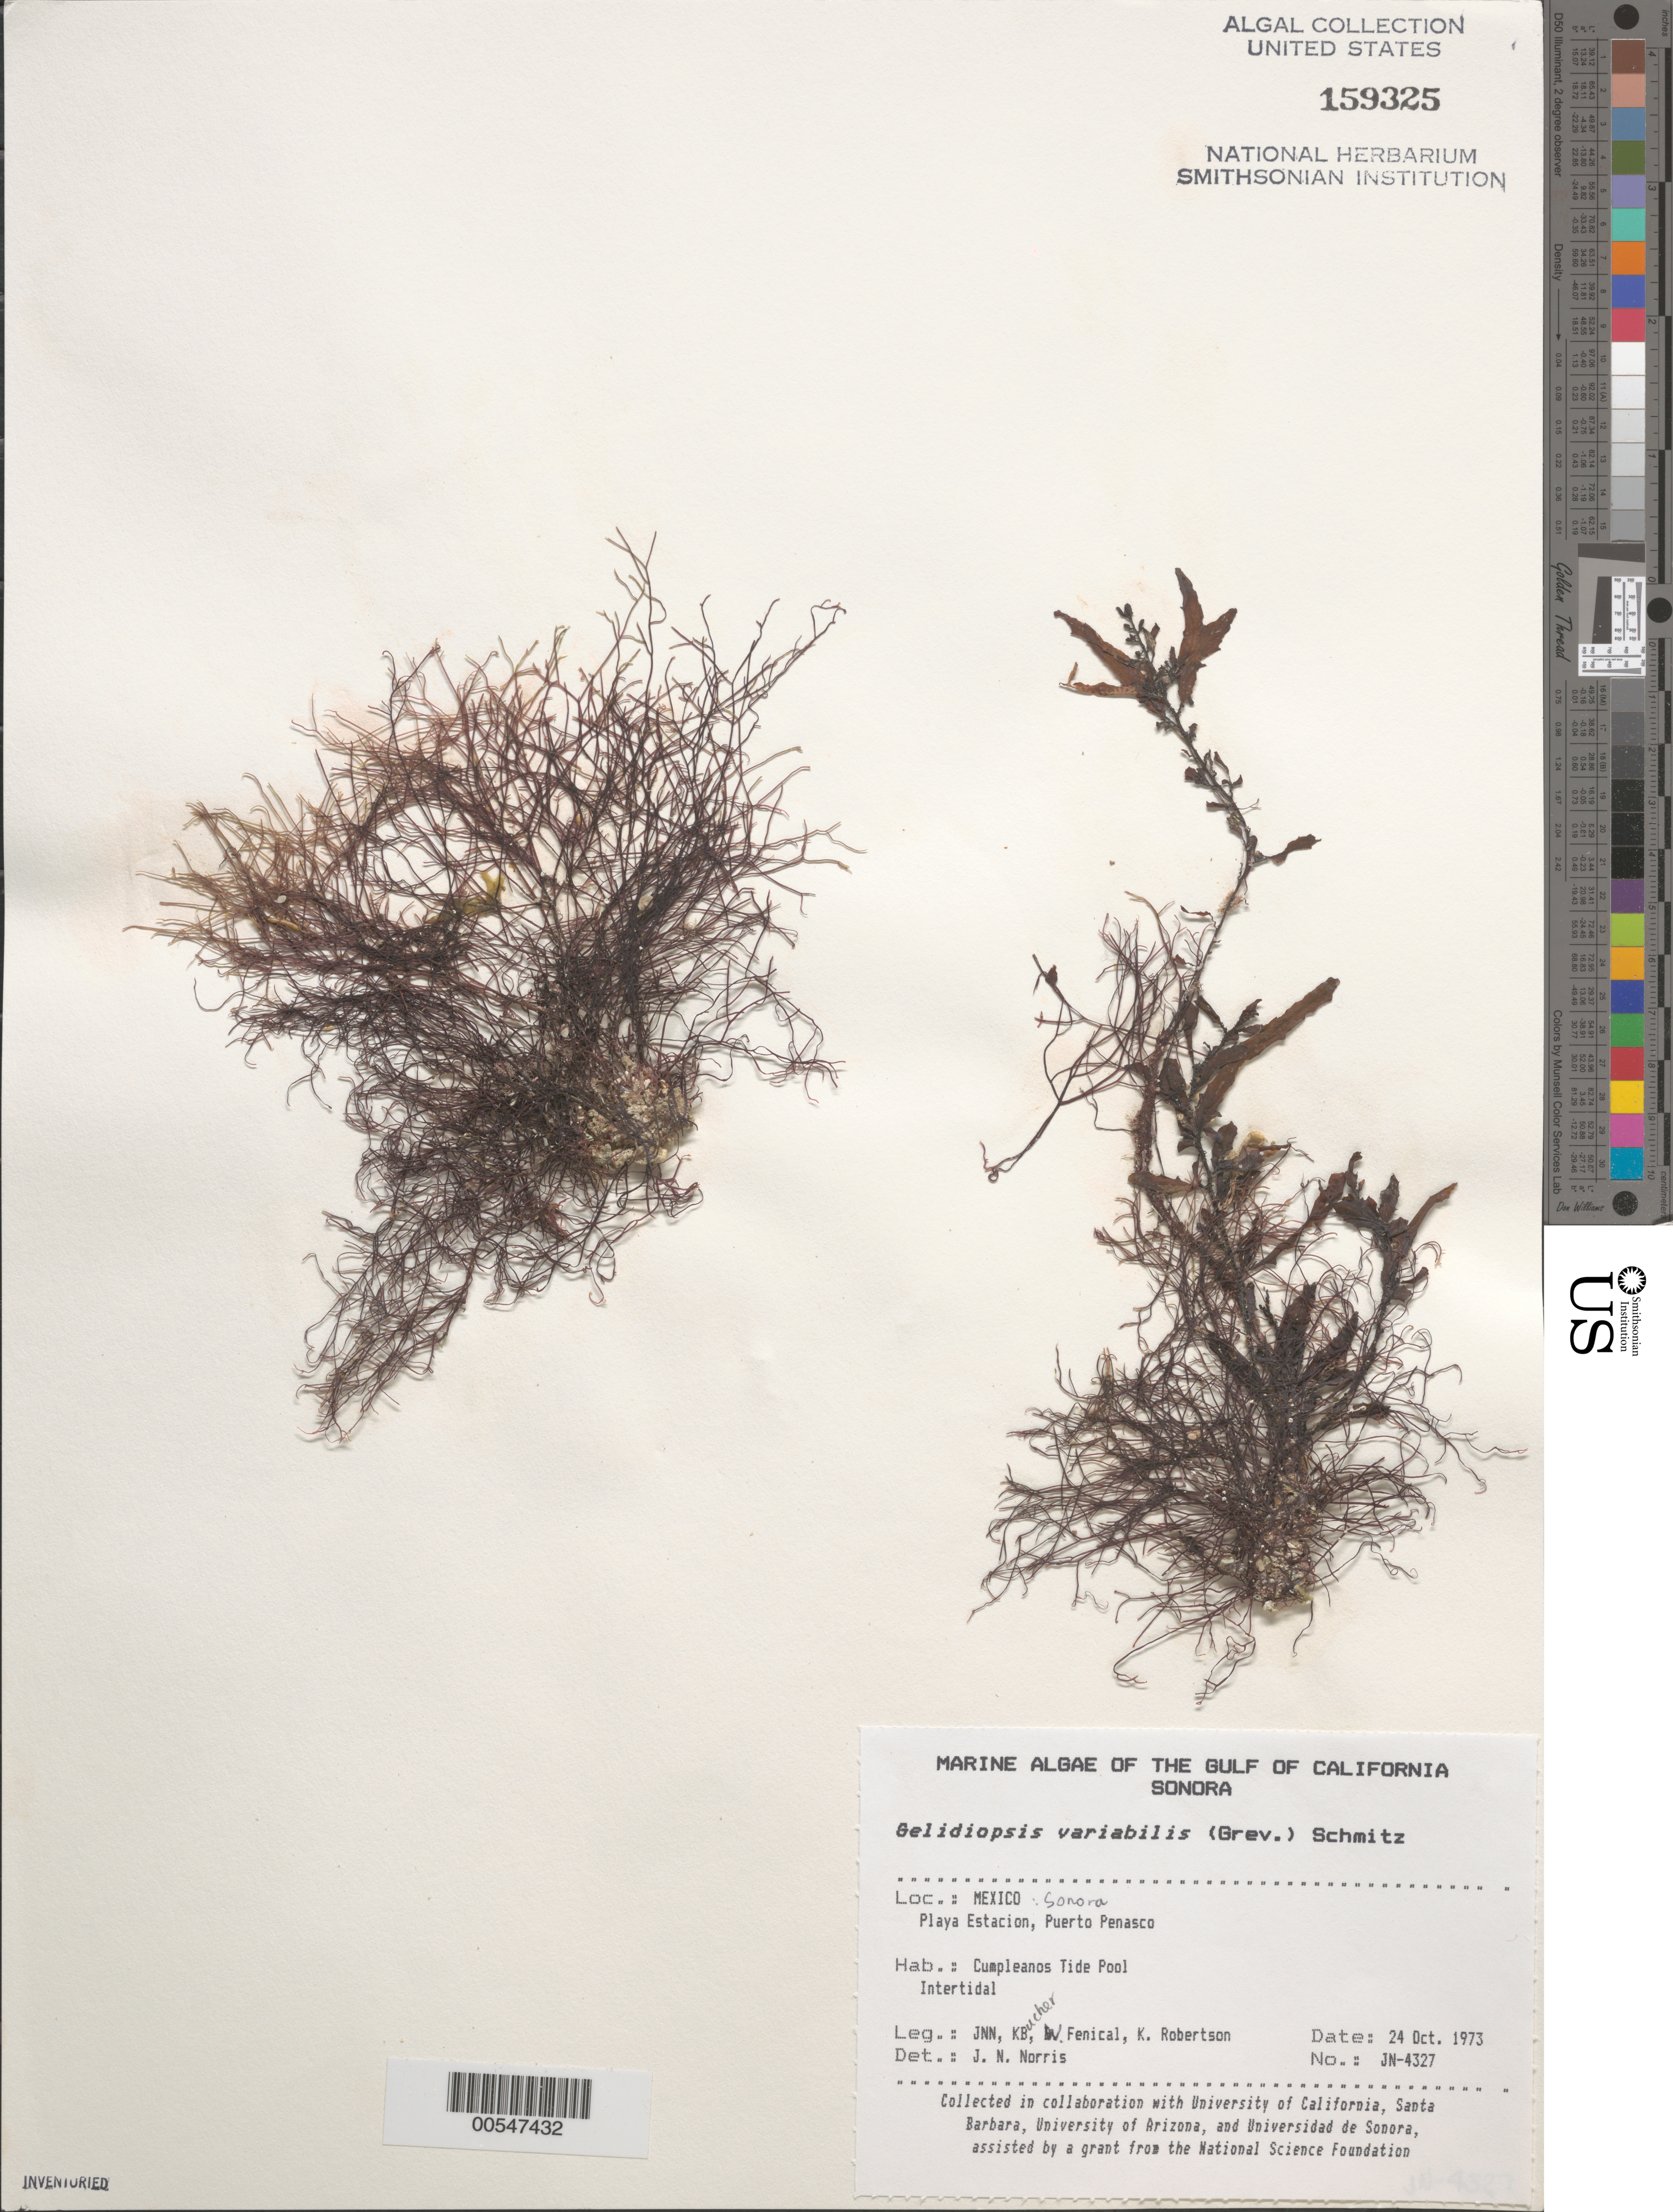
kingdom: Plantae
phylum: Rhodophyta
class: Florideophyceae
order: Rhodymeniales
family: Lomentariaceae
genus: Ceratodictyon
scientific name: Ceratodictyon variabile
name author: (J. Agardh) R.E. Norris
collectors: J. N. Norris, K. E. Bucher, W. Fenical & K. Robertson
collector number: JN-4327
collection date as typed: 24 Oct 1973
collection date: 1973-10-24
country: Mexico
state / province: Sonora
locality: Playa Estacion, Puerto Penasco, Cumpleanos Tide Pool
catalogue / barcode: US 159325